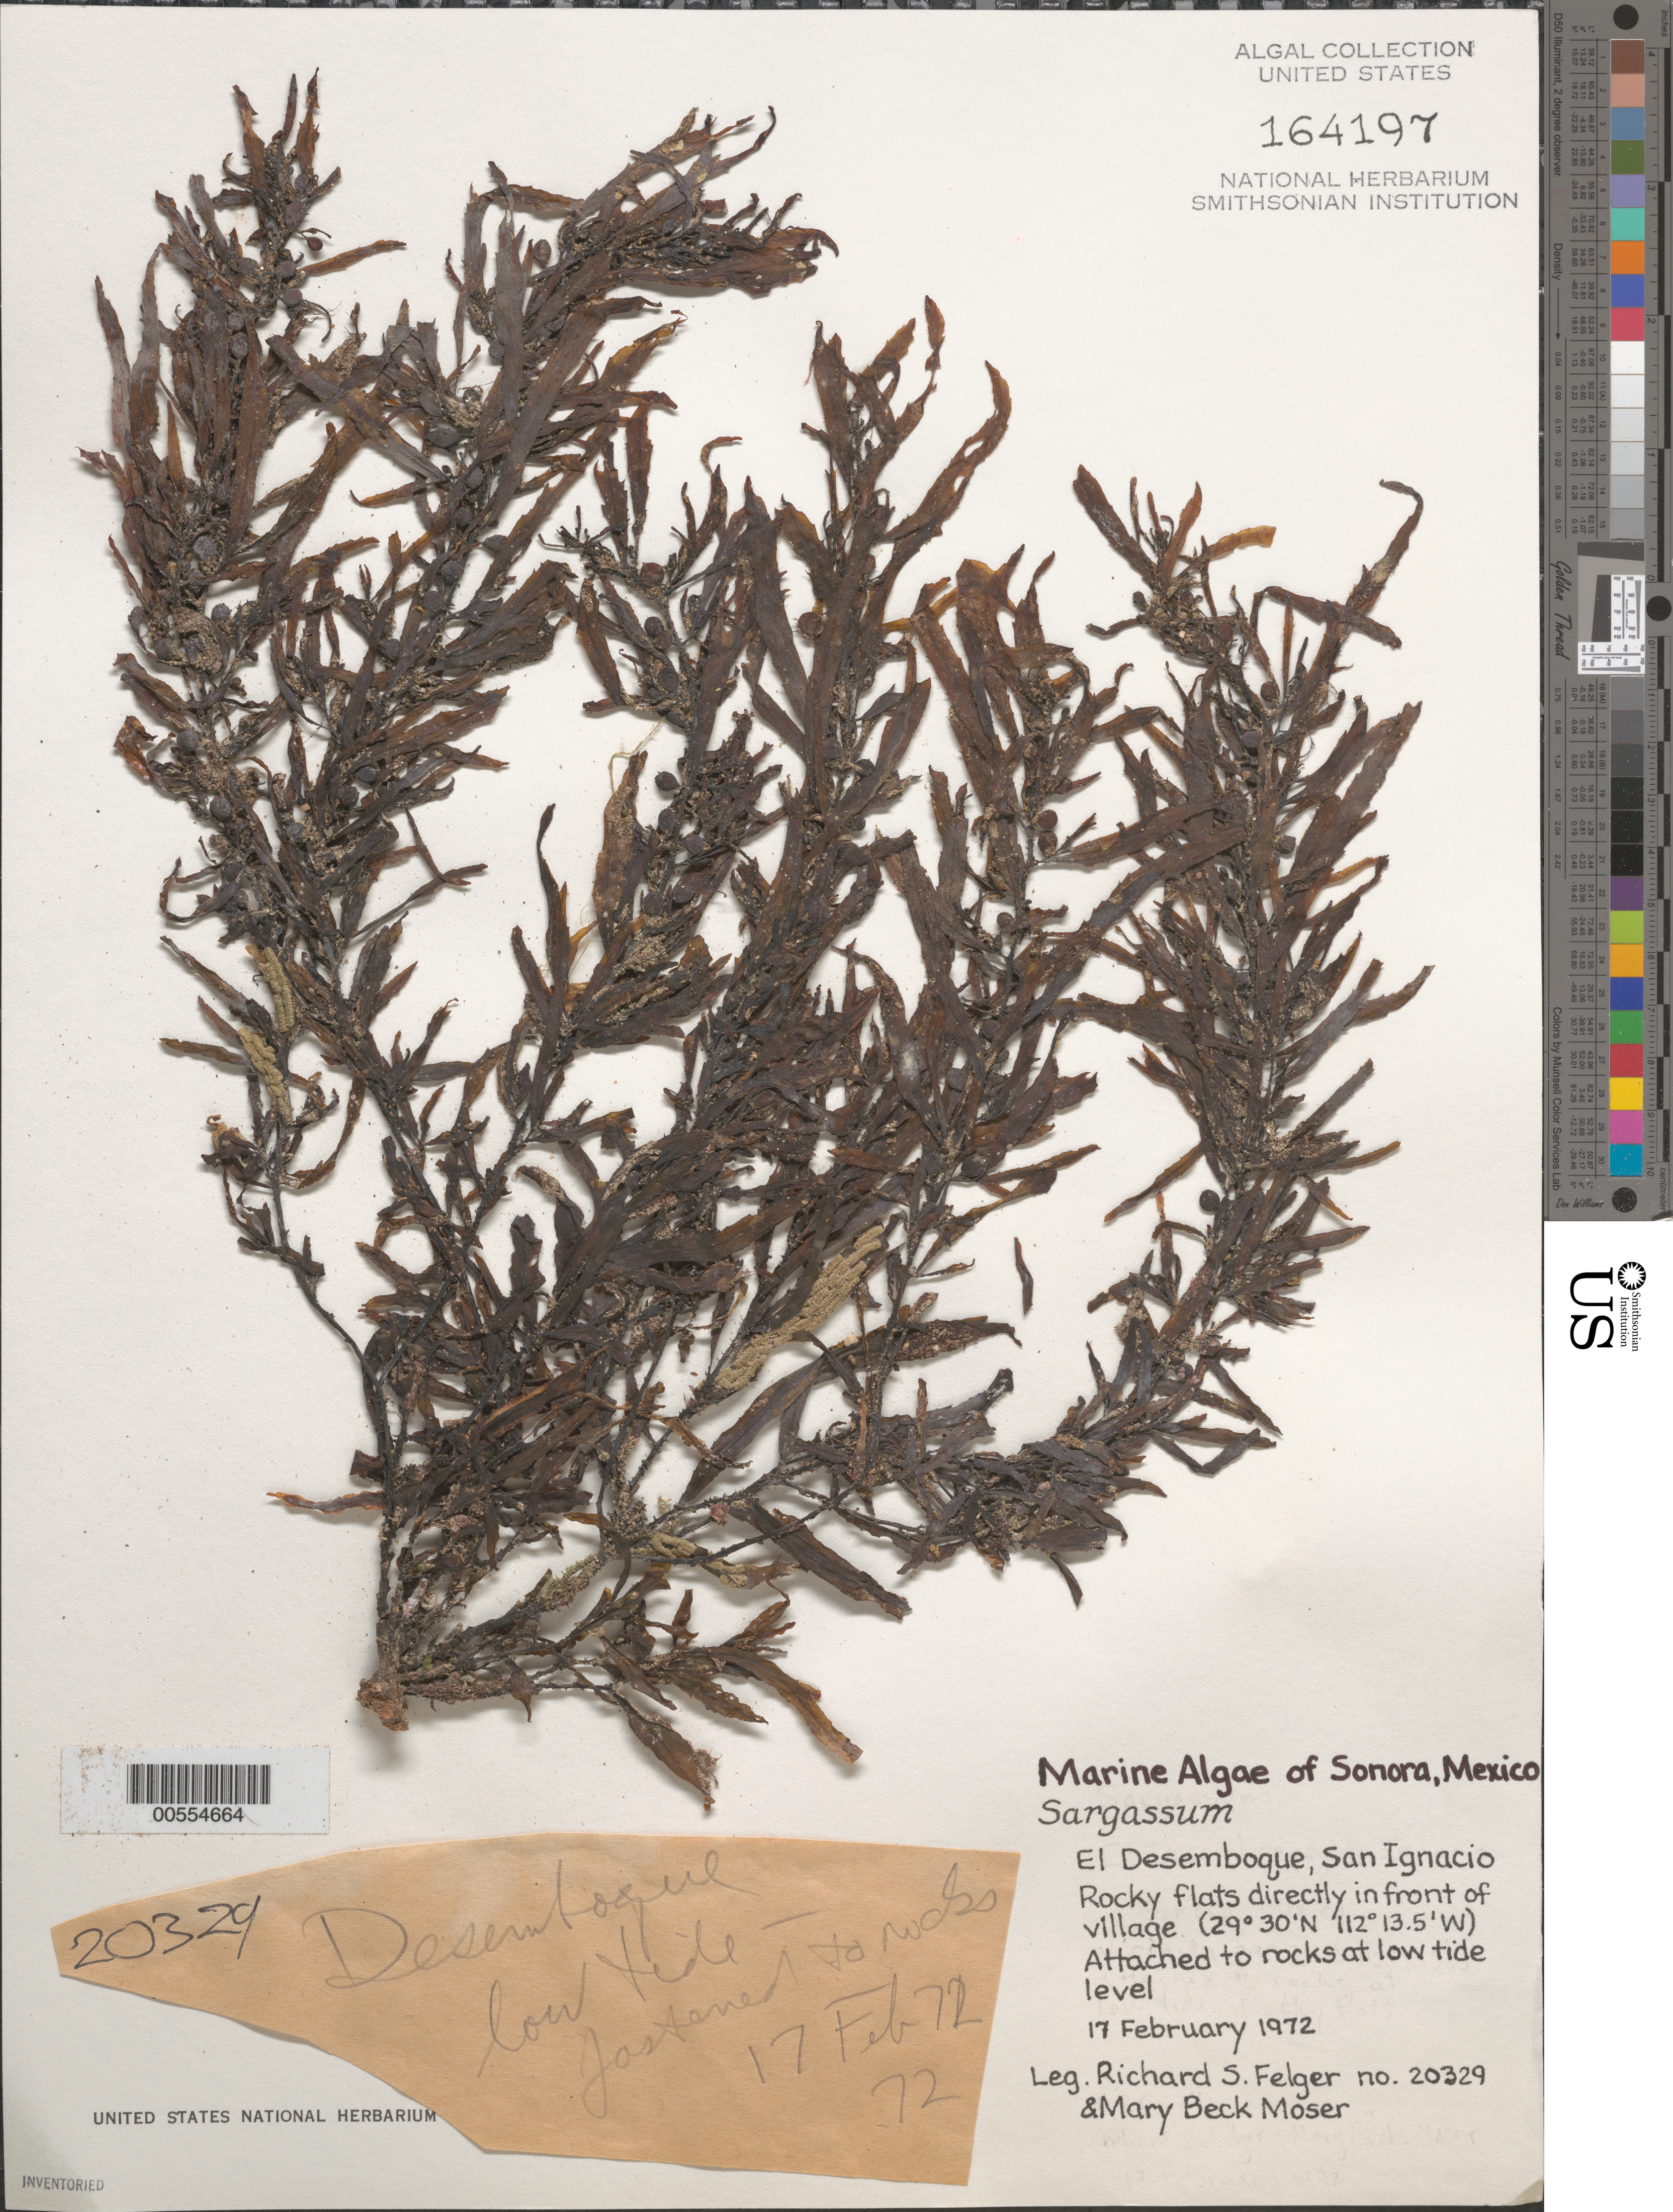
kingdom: Chromista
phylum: Ochrophyta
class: Phaeophyceae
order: Fucales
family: Sargassaceae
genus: Sargassum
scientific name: Sargassum sp.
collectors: R. S. Felger & M. Moser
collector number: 20329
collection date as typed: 17 Feb 1972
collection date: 1972-02-17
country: Mexico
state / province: Sonora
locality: El Desemboque, San Ignacio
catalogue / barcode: US 164197